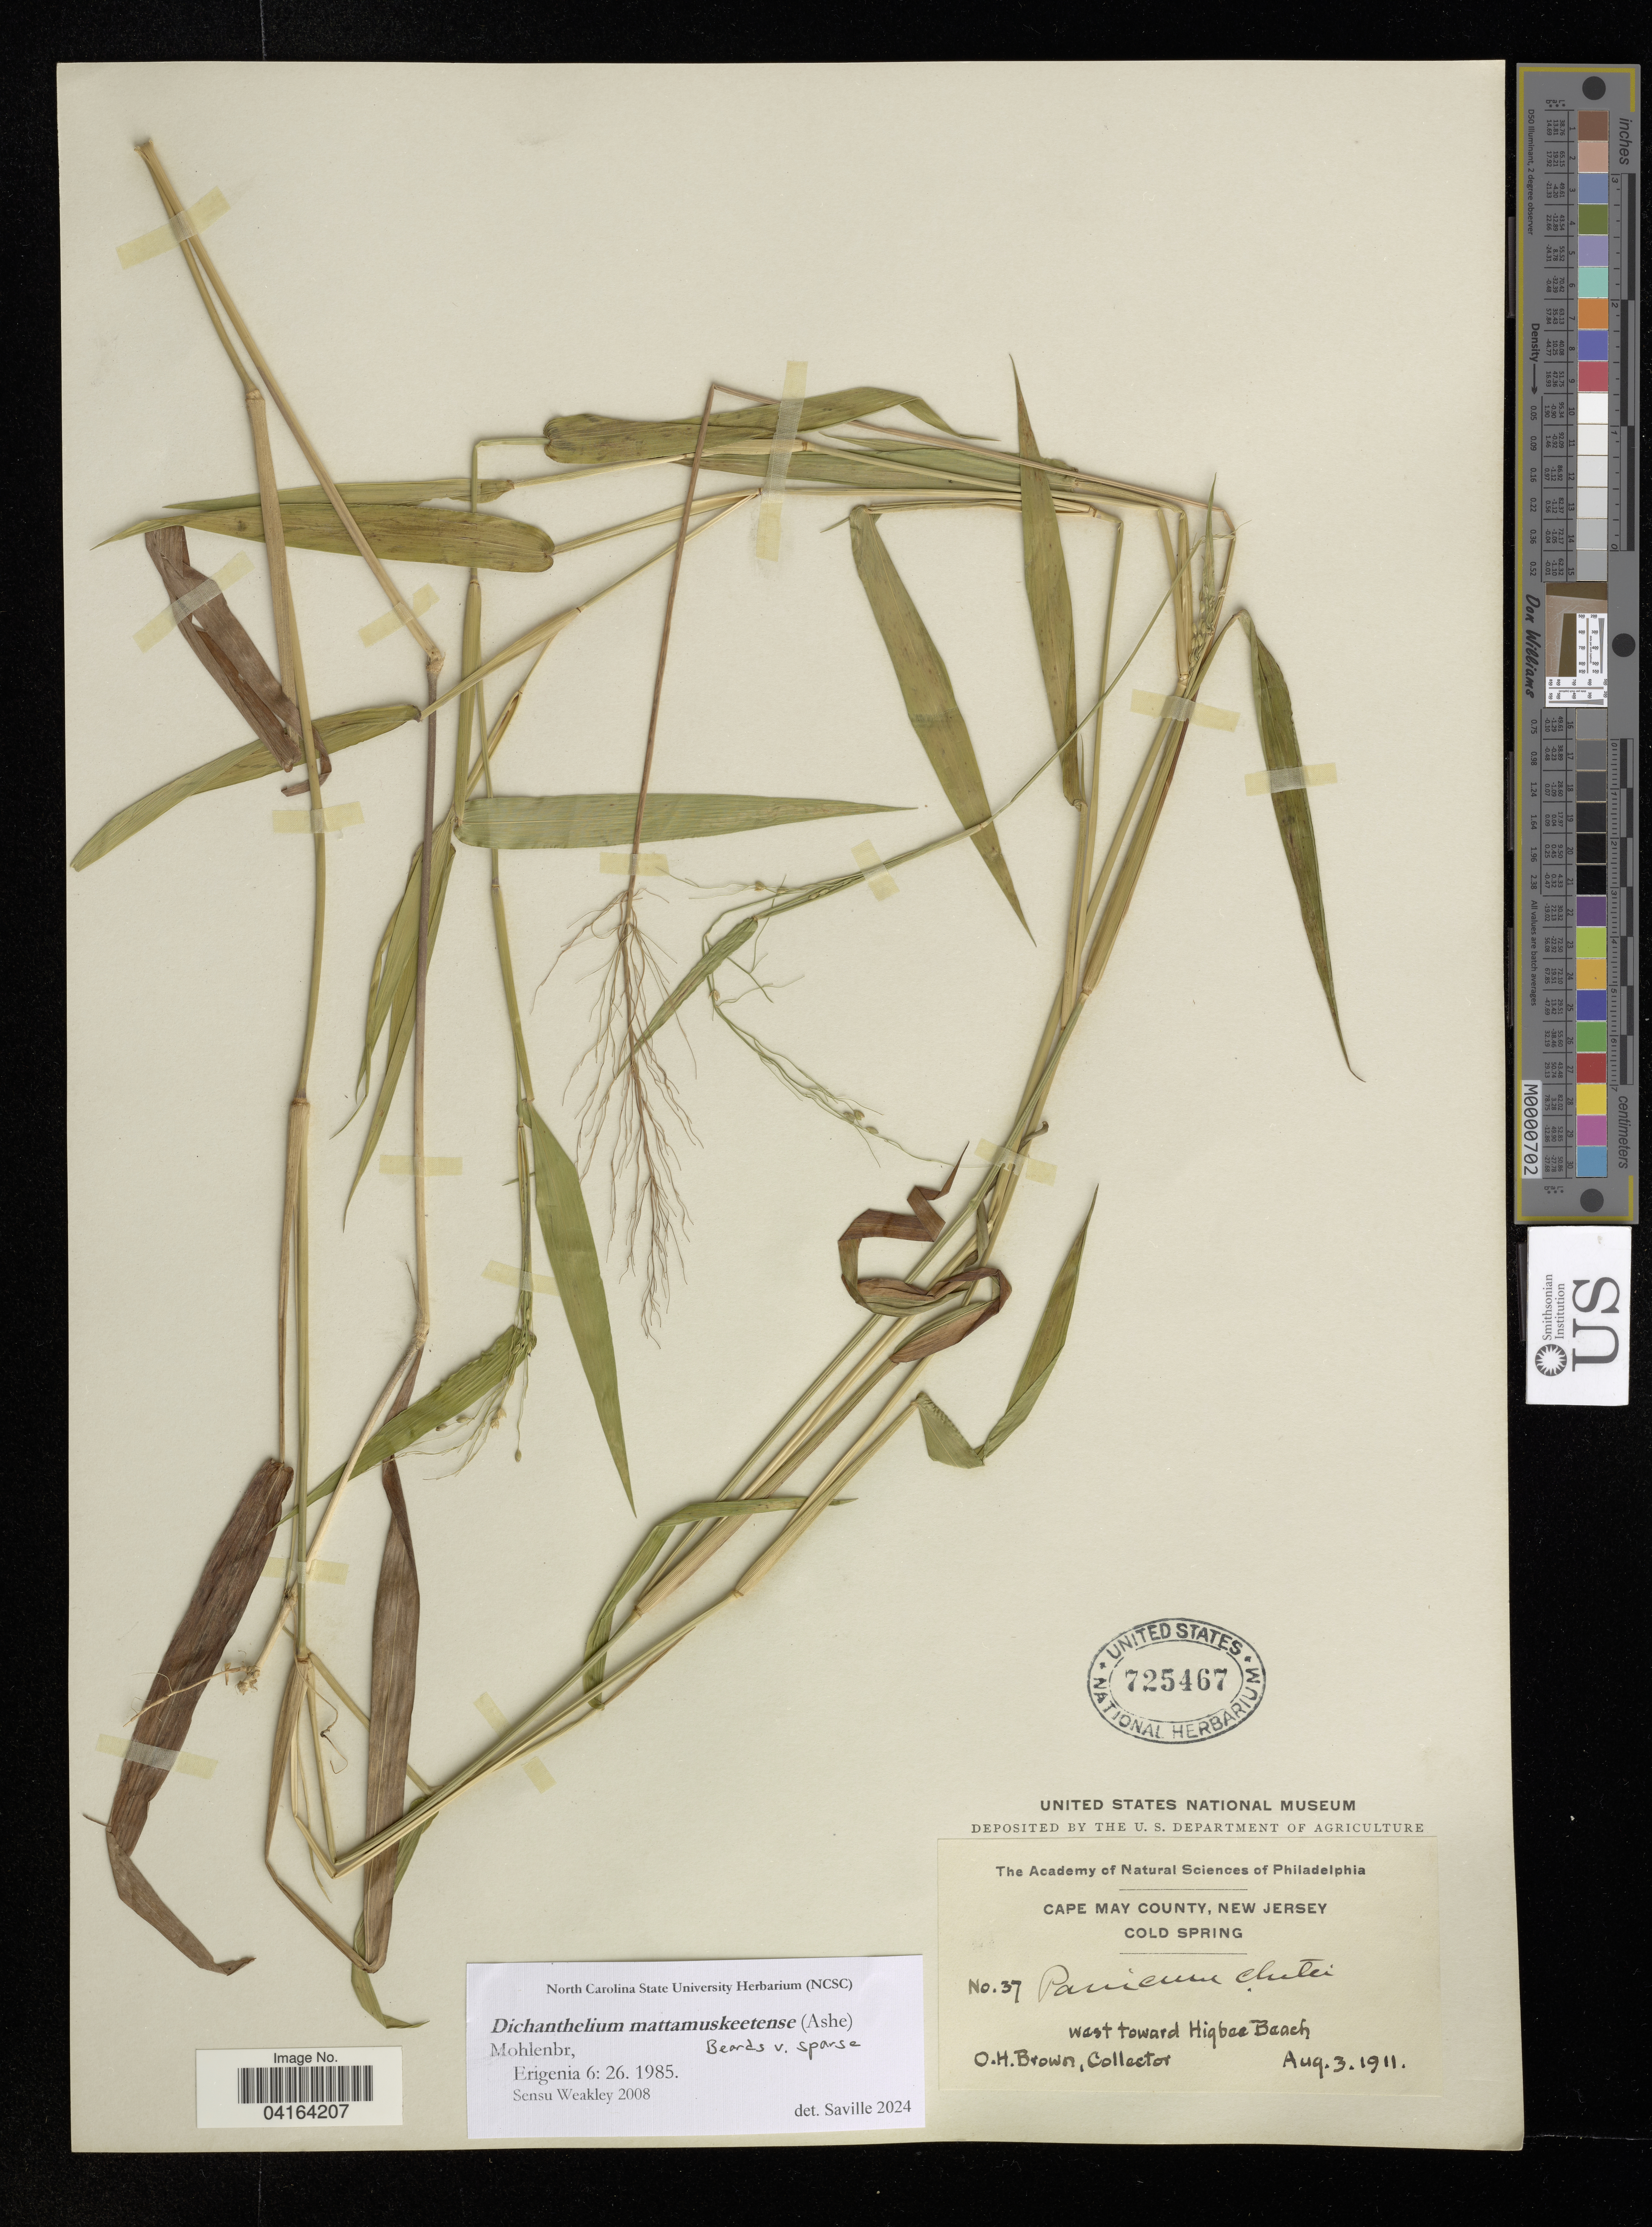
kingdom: Plantae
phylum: Tracheophyta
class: Liliopsida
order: Poales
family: Poaceae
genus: Dichanthelium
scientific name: Dichanthelium mattamuskeetense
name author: (Ashe) Mohlenbr.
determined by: Saville, A. C., (NCSC), North Carolina State University (UNITED STATES)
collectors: O. Brown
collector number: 37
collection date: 1911-08-03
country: United States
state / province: New Jersey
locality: Cape May County. Cold Spring. West toward Higbee Beach.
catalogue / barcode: US 725467